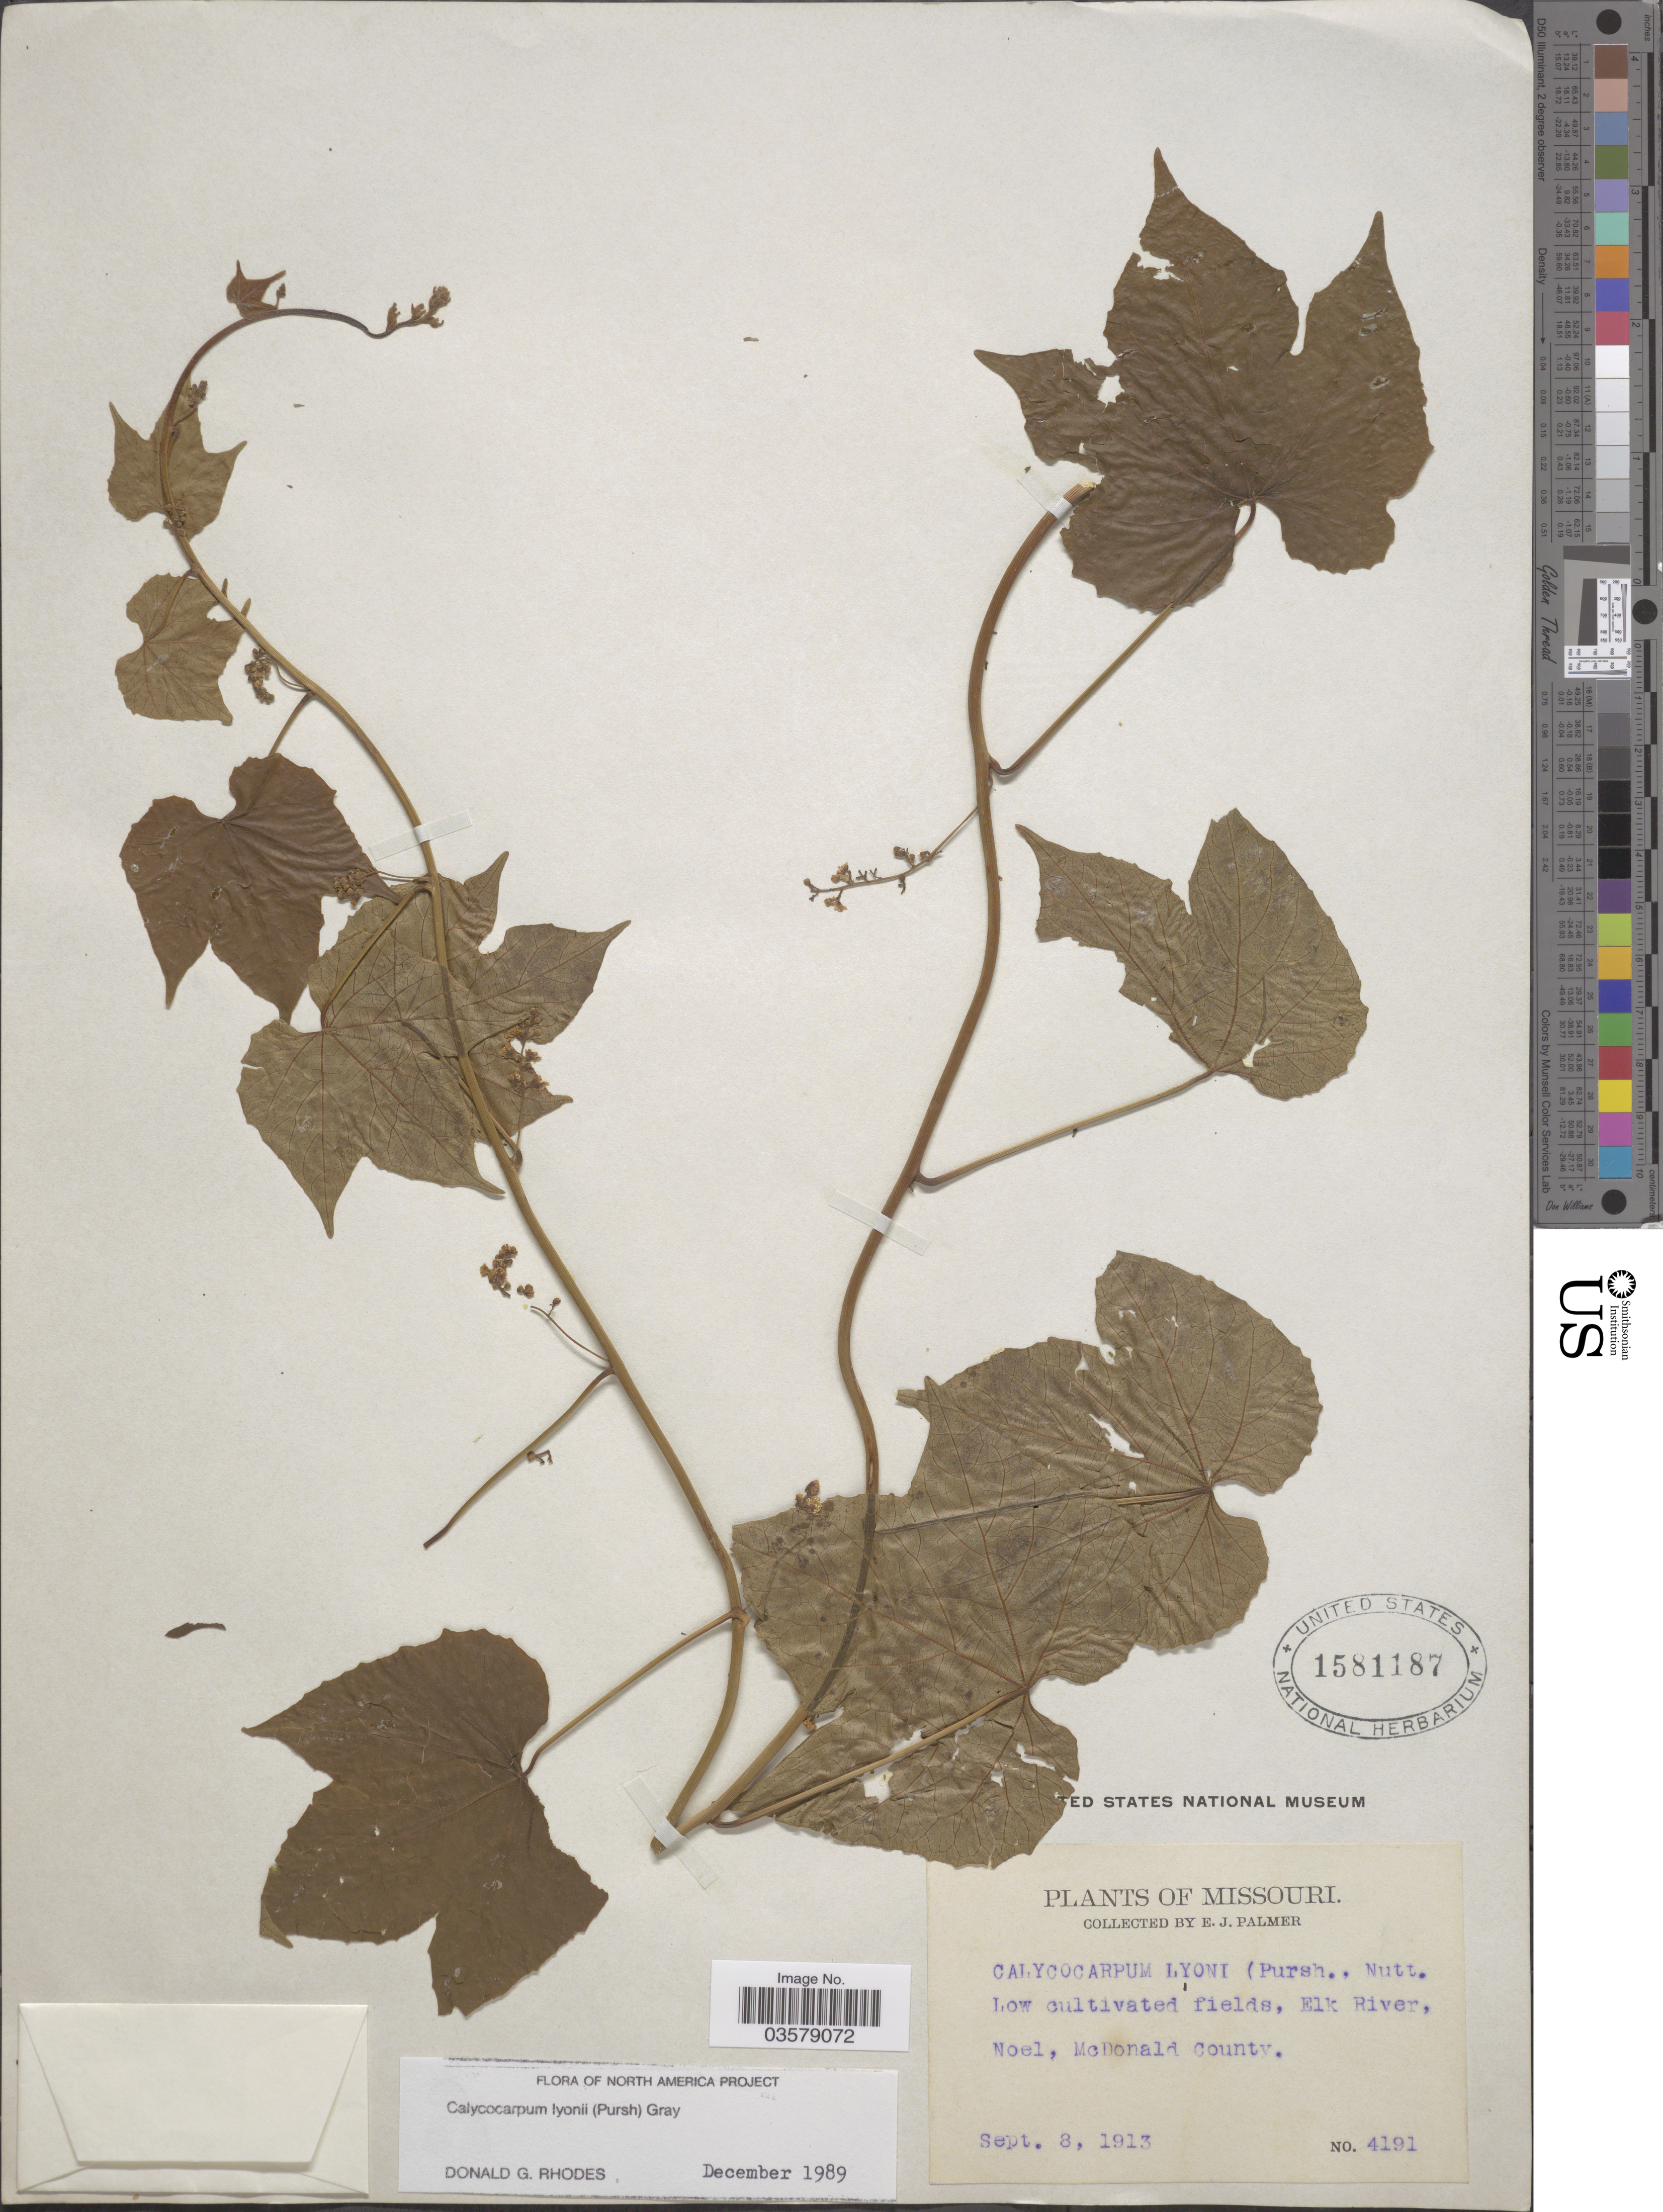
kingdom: Plantae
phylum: Tracheophyta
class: Magnoliopsida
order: Ranunculales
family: Menispermaceae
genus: Calycocarpum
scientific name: Calycocarpum lyonii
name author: (Pursh) A. Gray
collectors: E. J. Palmer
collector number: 4191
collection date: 1913-09-08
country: United States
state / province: Missouri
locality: Elk River. Noel, McDonald County.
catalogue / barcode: US 1581187